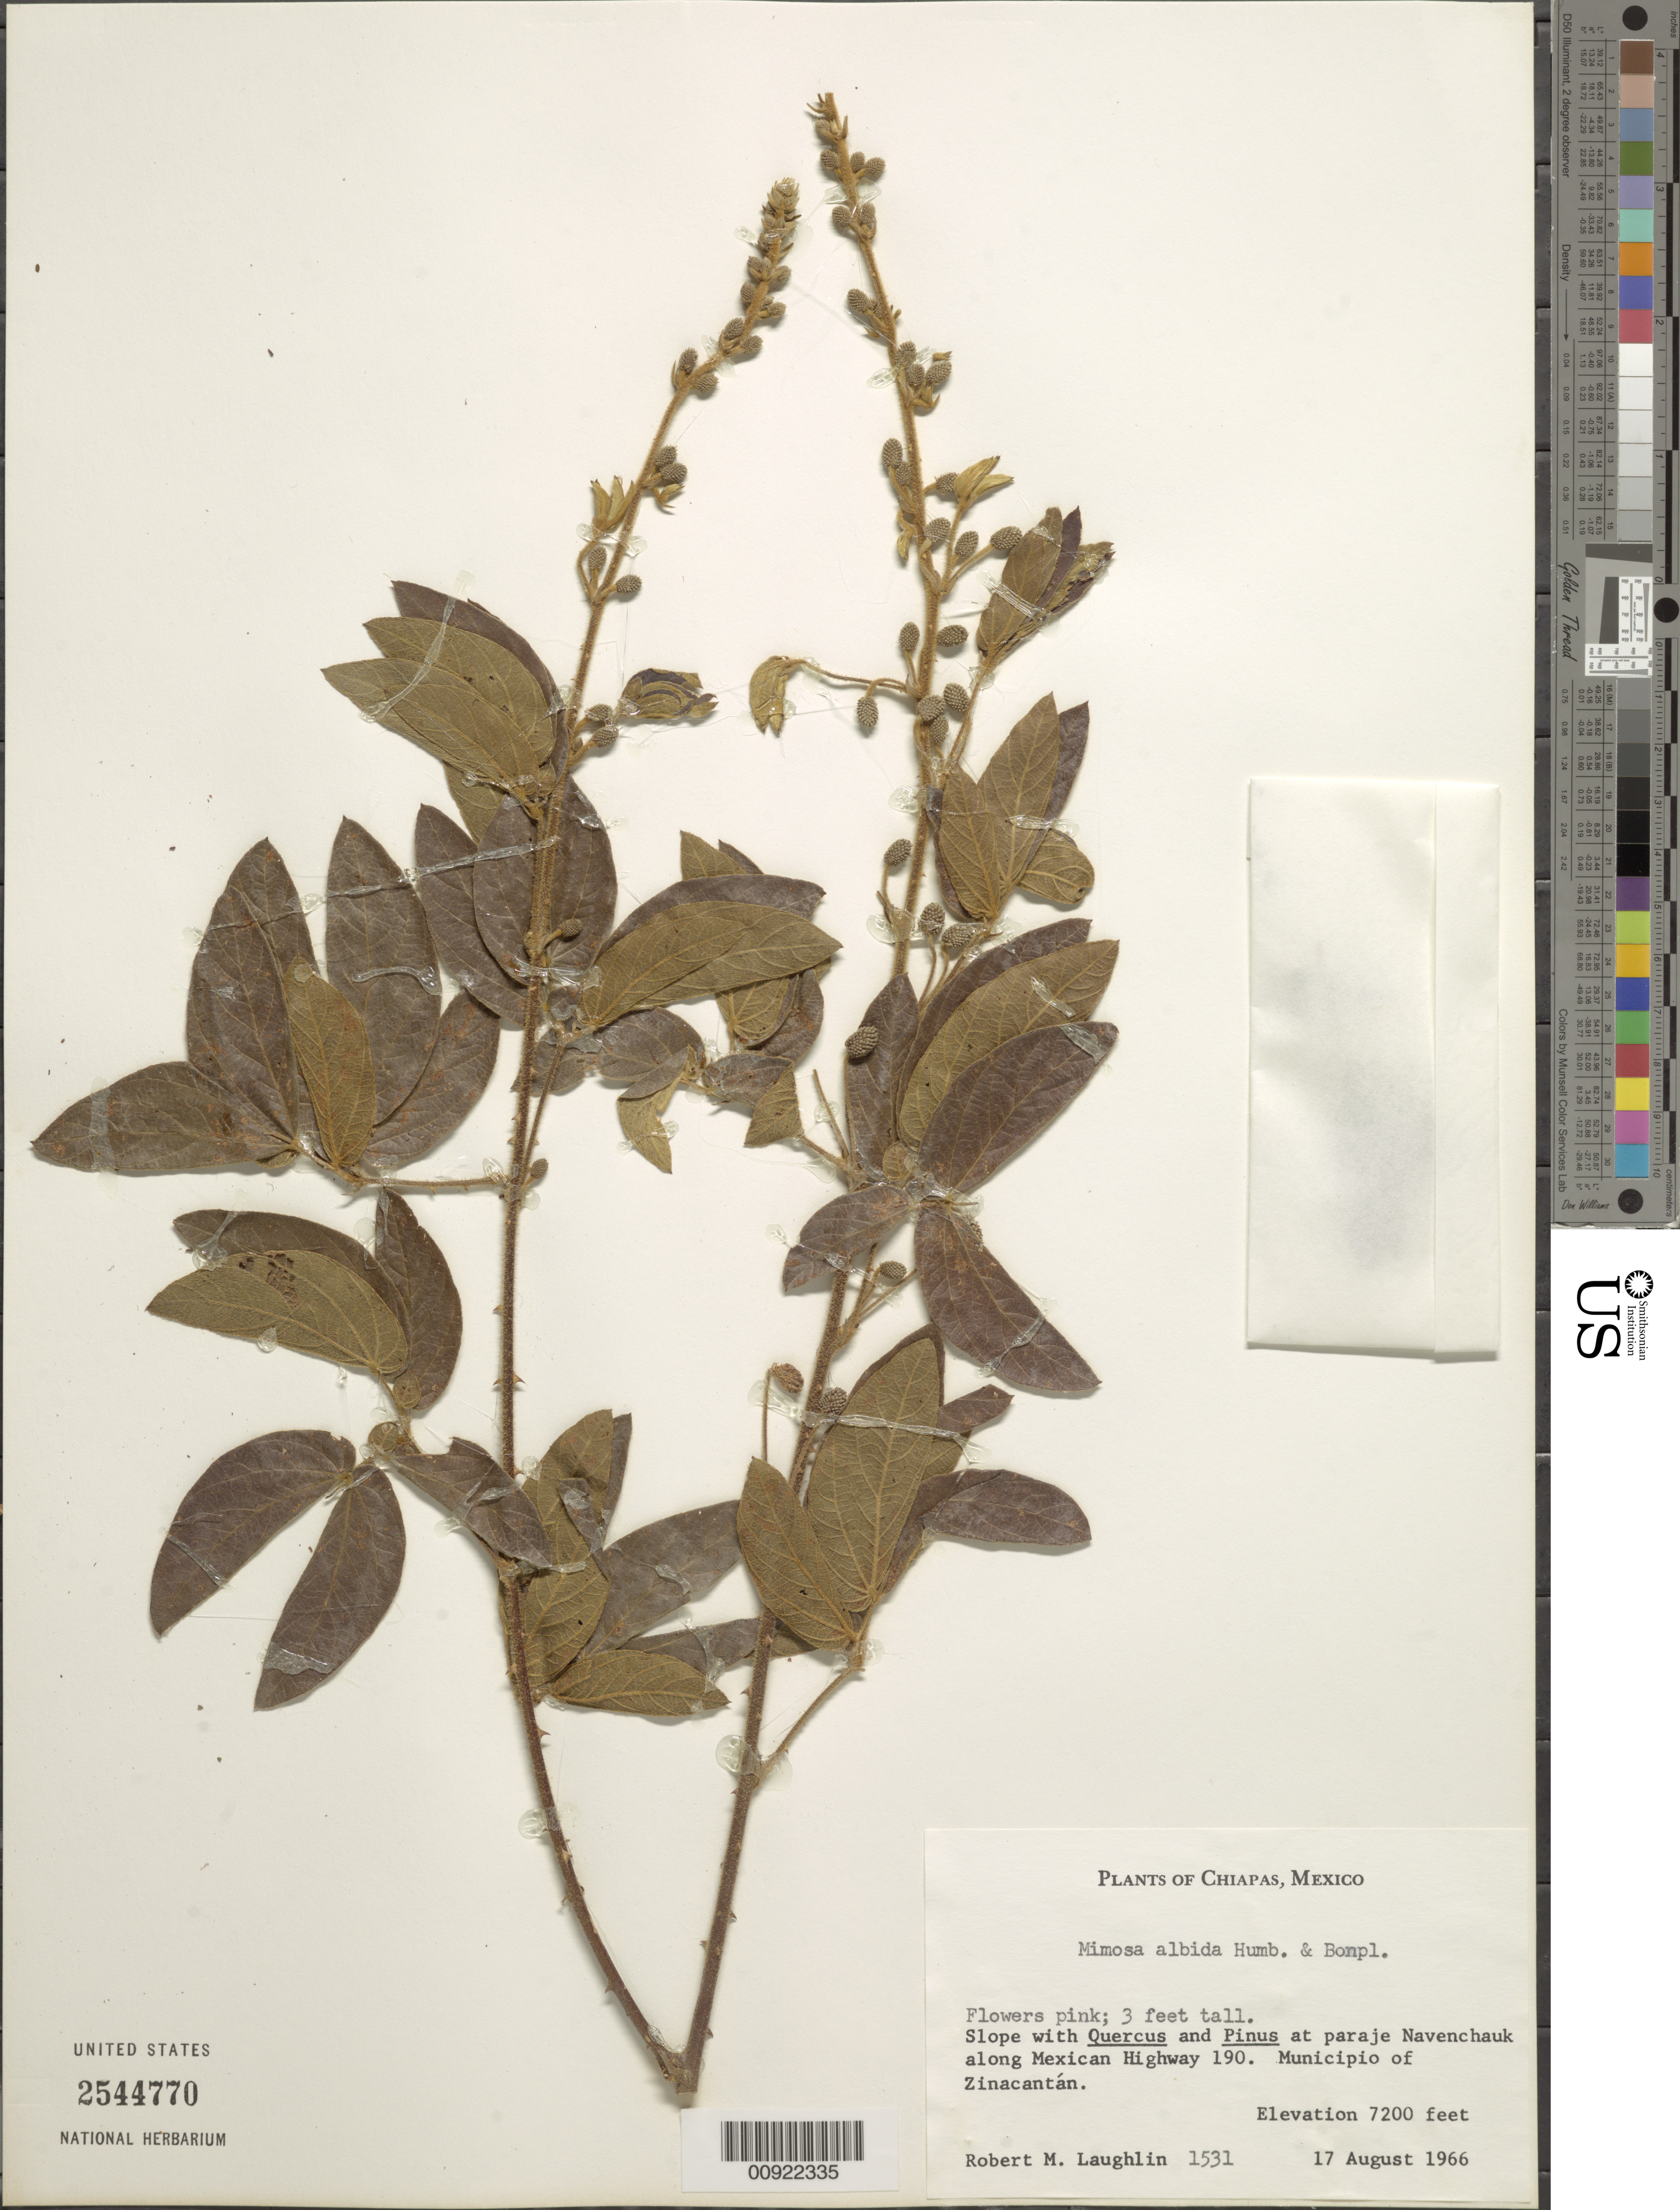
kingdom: Plantae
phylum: Tracheophyta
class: Magnoliopsida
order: Fabales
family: Fabaceae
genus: Mimosa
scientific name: Mimosa albida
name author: Humb. & Bonpl. ex Willd.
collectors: R. M. Laughlin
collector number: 1531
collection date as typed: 17 Aug 1966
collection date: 1966-08-17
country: Mexico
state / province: Chiapas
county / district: Zinacantán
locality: At paraje Navenchauk along Mexican Highway 190. Municipio of Zinacantán, Chiapas.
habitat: Slope with Quercus and Pinus.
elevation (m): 2195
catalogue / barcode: US 2544770